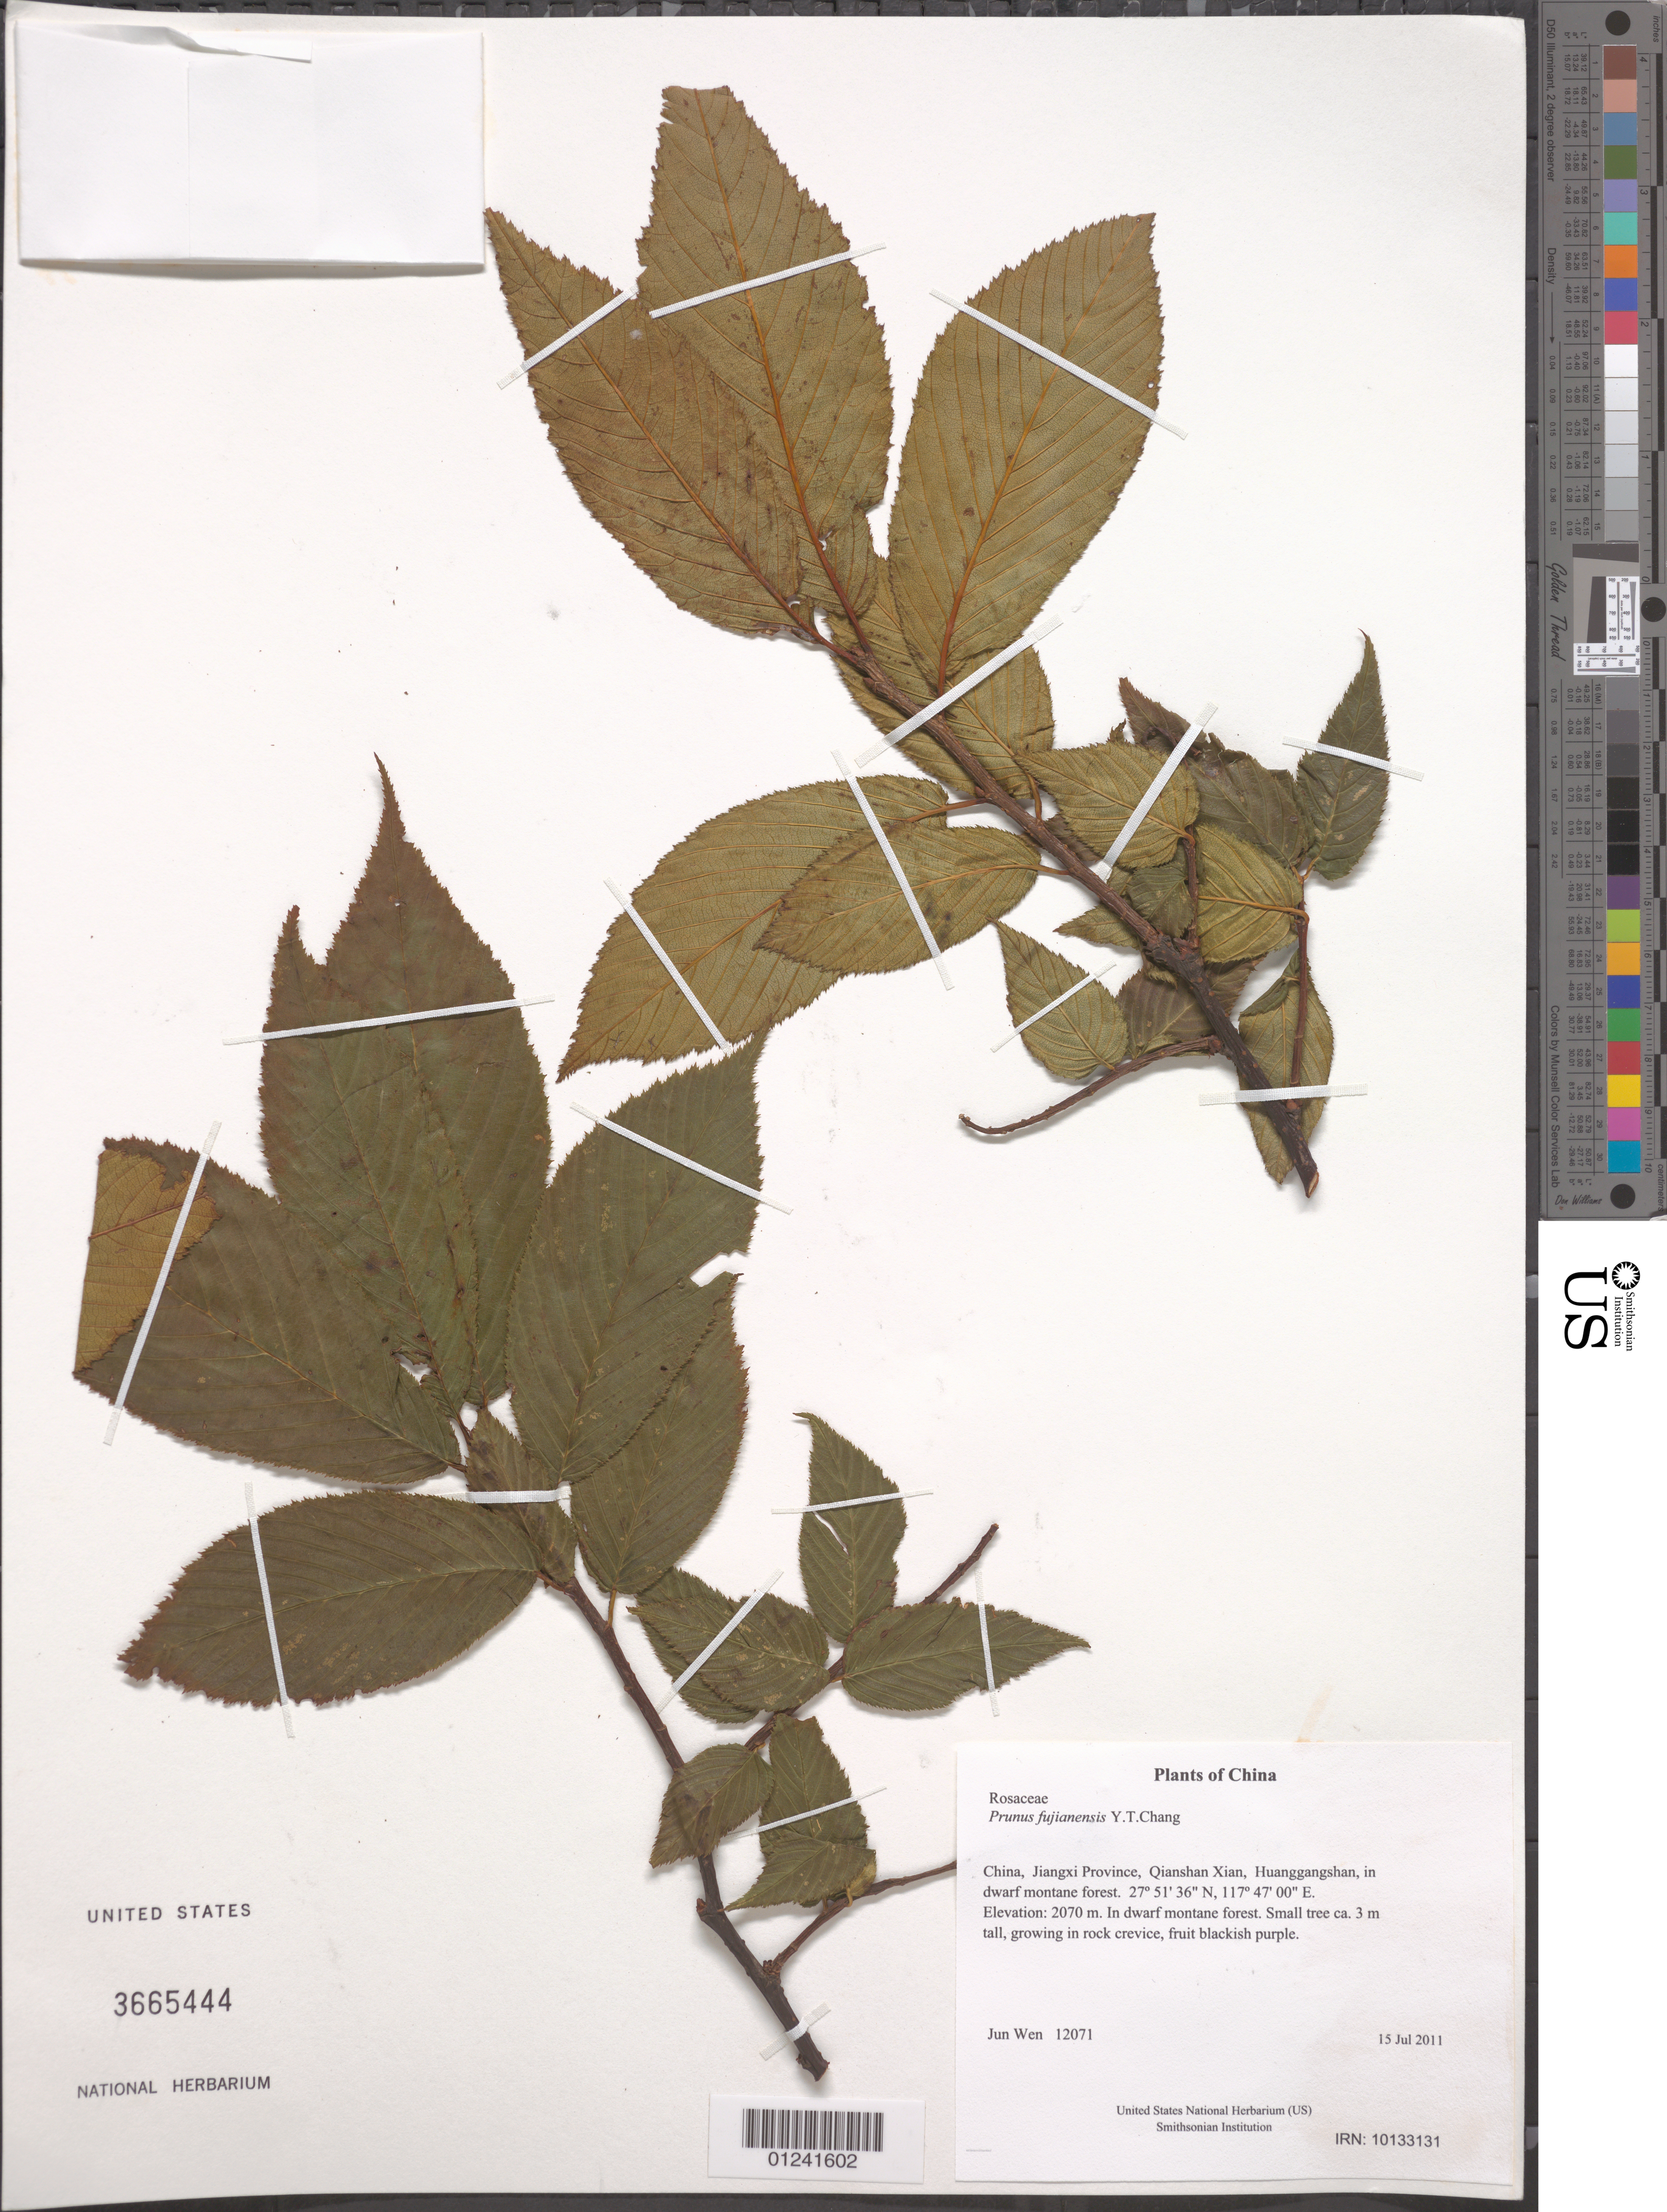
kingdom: Plantae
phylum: Tracheophyta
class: Magnoliopsida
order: Rosales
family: Rosaceae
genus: Prunus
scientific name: Prunus fujianensis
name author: Y.T. Chang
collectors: J. Wen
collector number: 12071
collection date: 2011-07-15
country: China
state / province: Jiangxi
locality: Qianshan Xian, Huanggangshan, in dwarf montane forest.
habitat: In dwarf montane forest.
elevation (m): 2070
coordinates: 27 51.605 N, 117 47.003 E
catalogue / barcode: US 3665444